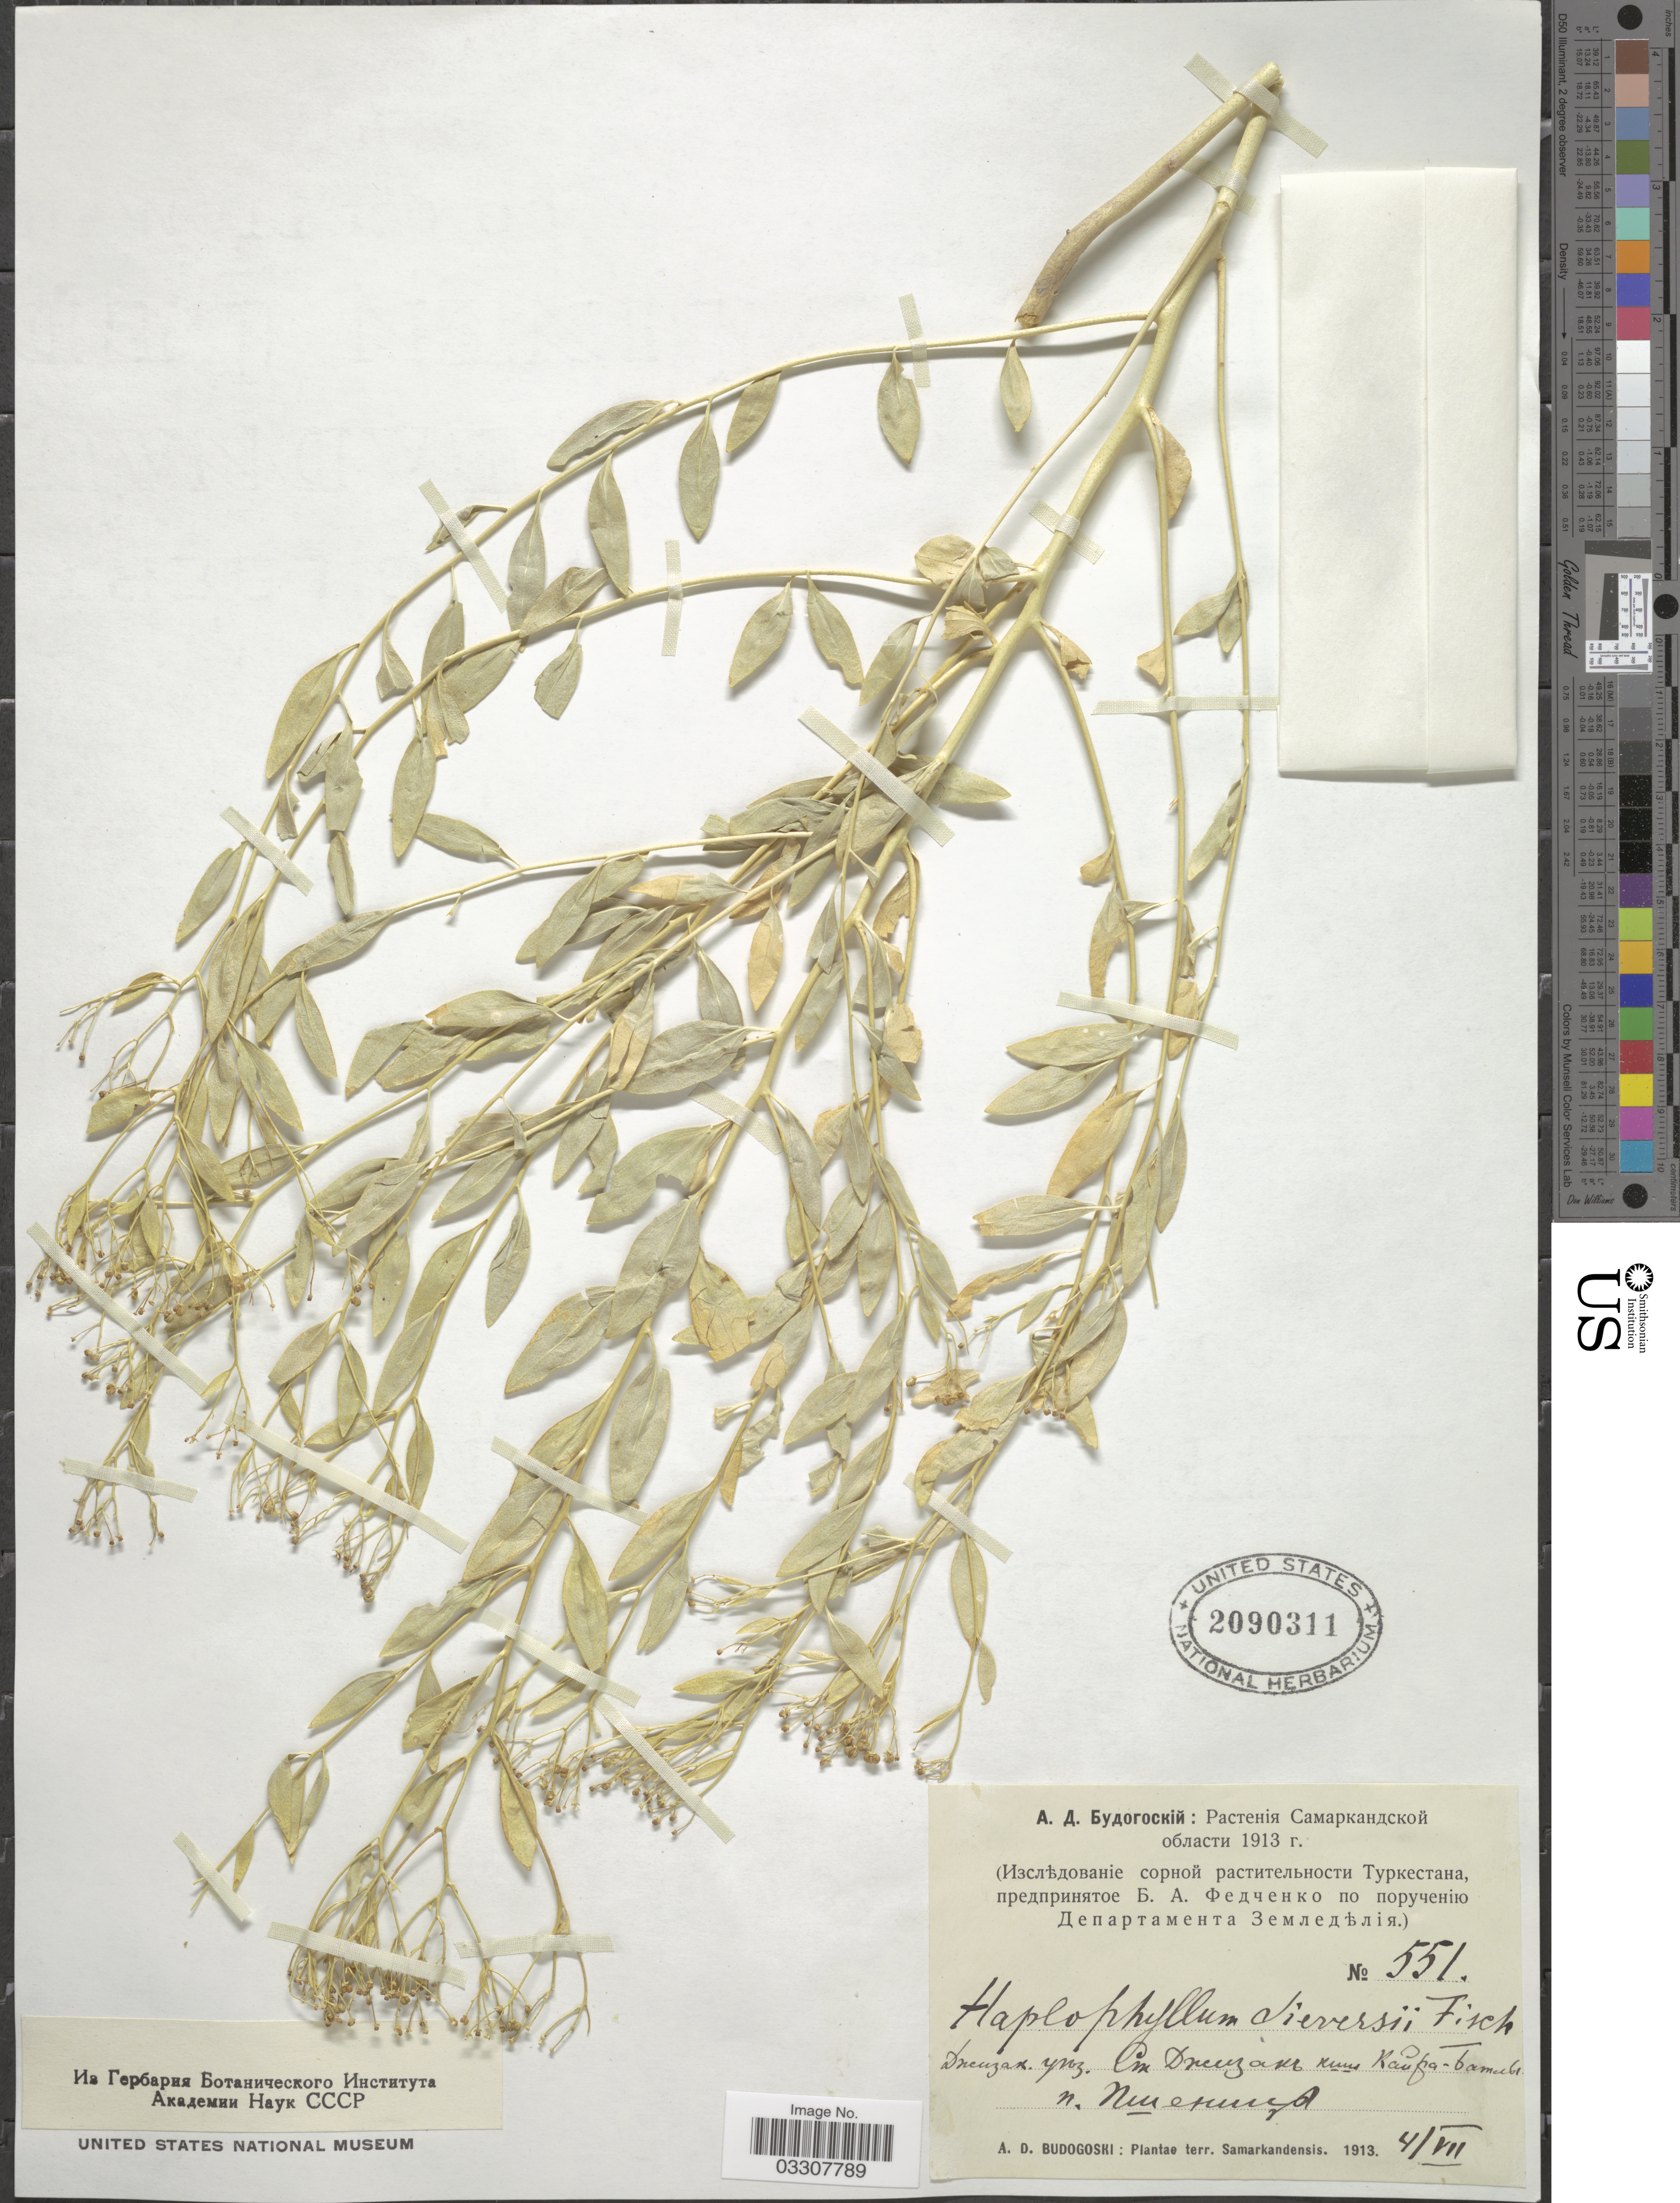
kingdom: Plantae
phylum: Tracheophyta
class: Magnoliopsida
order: Sapindales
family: Rutaceae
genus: Haplophyllum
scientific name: Haplophyllum acutifolium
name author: (DC.) G. Don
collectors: A. Budogoski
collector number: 551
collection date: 1913-07-04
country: Uzbekistan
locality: X. Terr. Samarkandensis.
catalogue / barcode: US 2090311